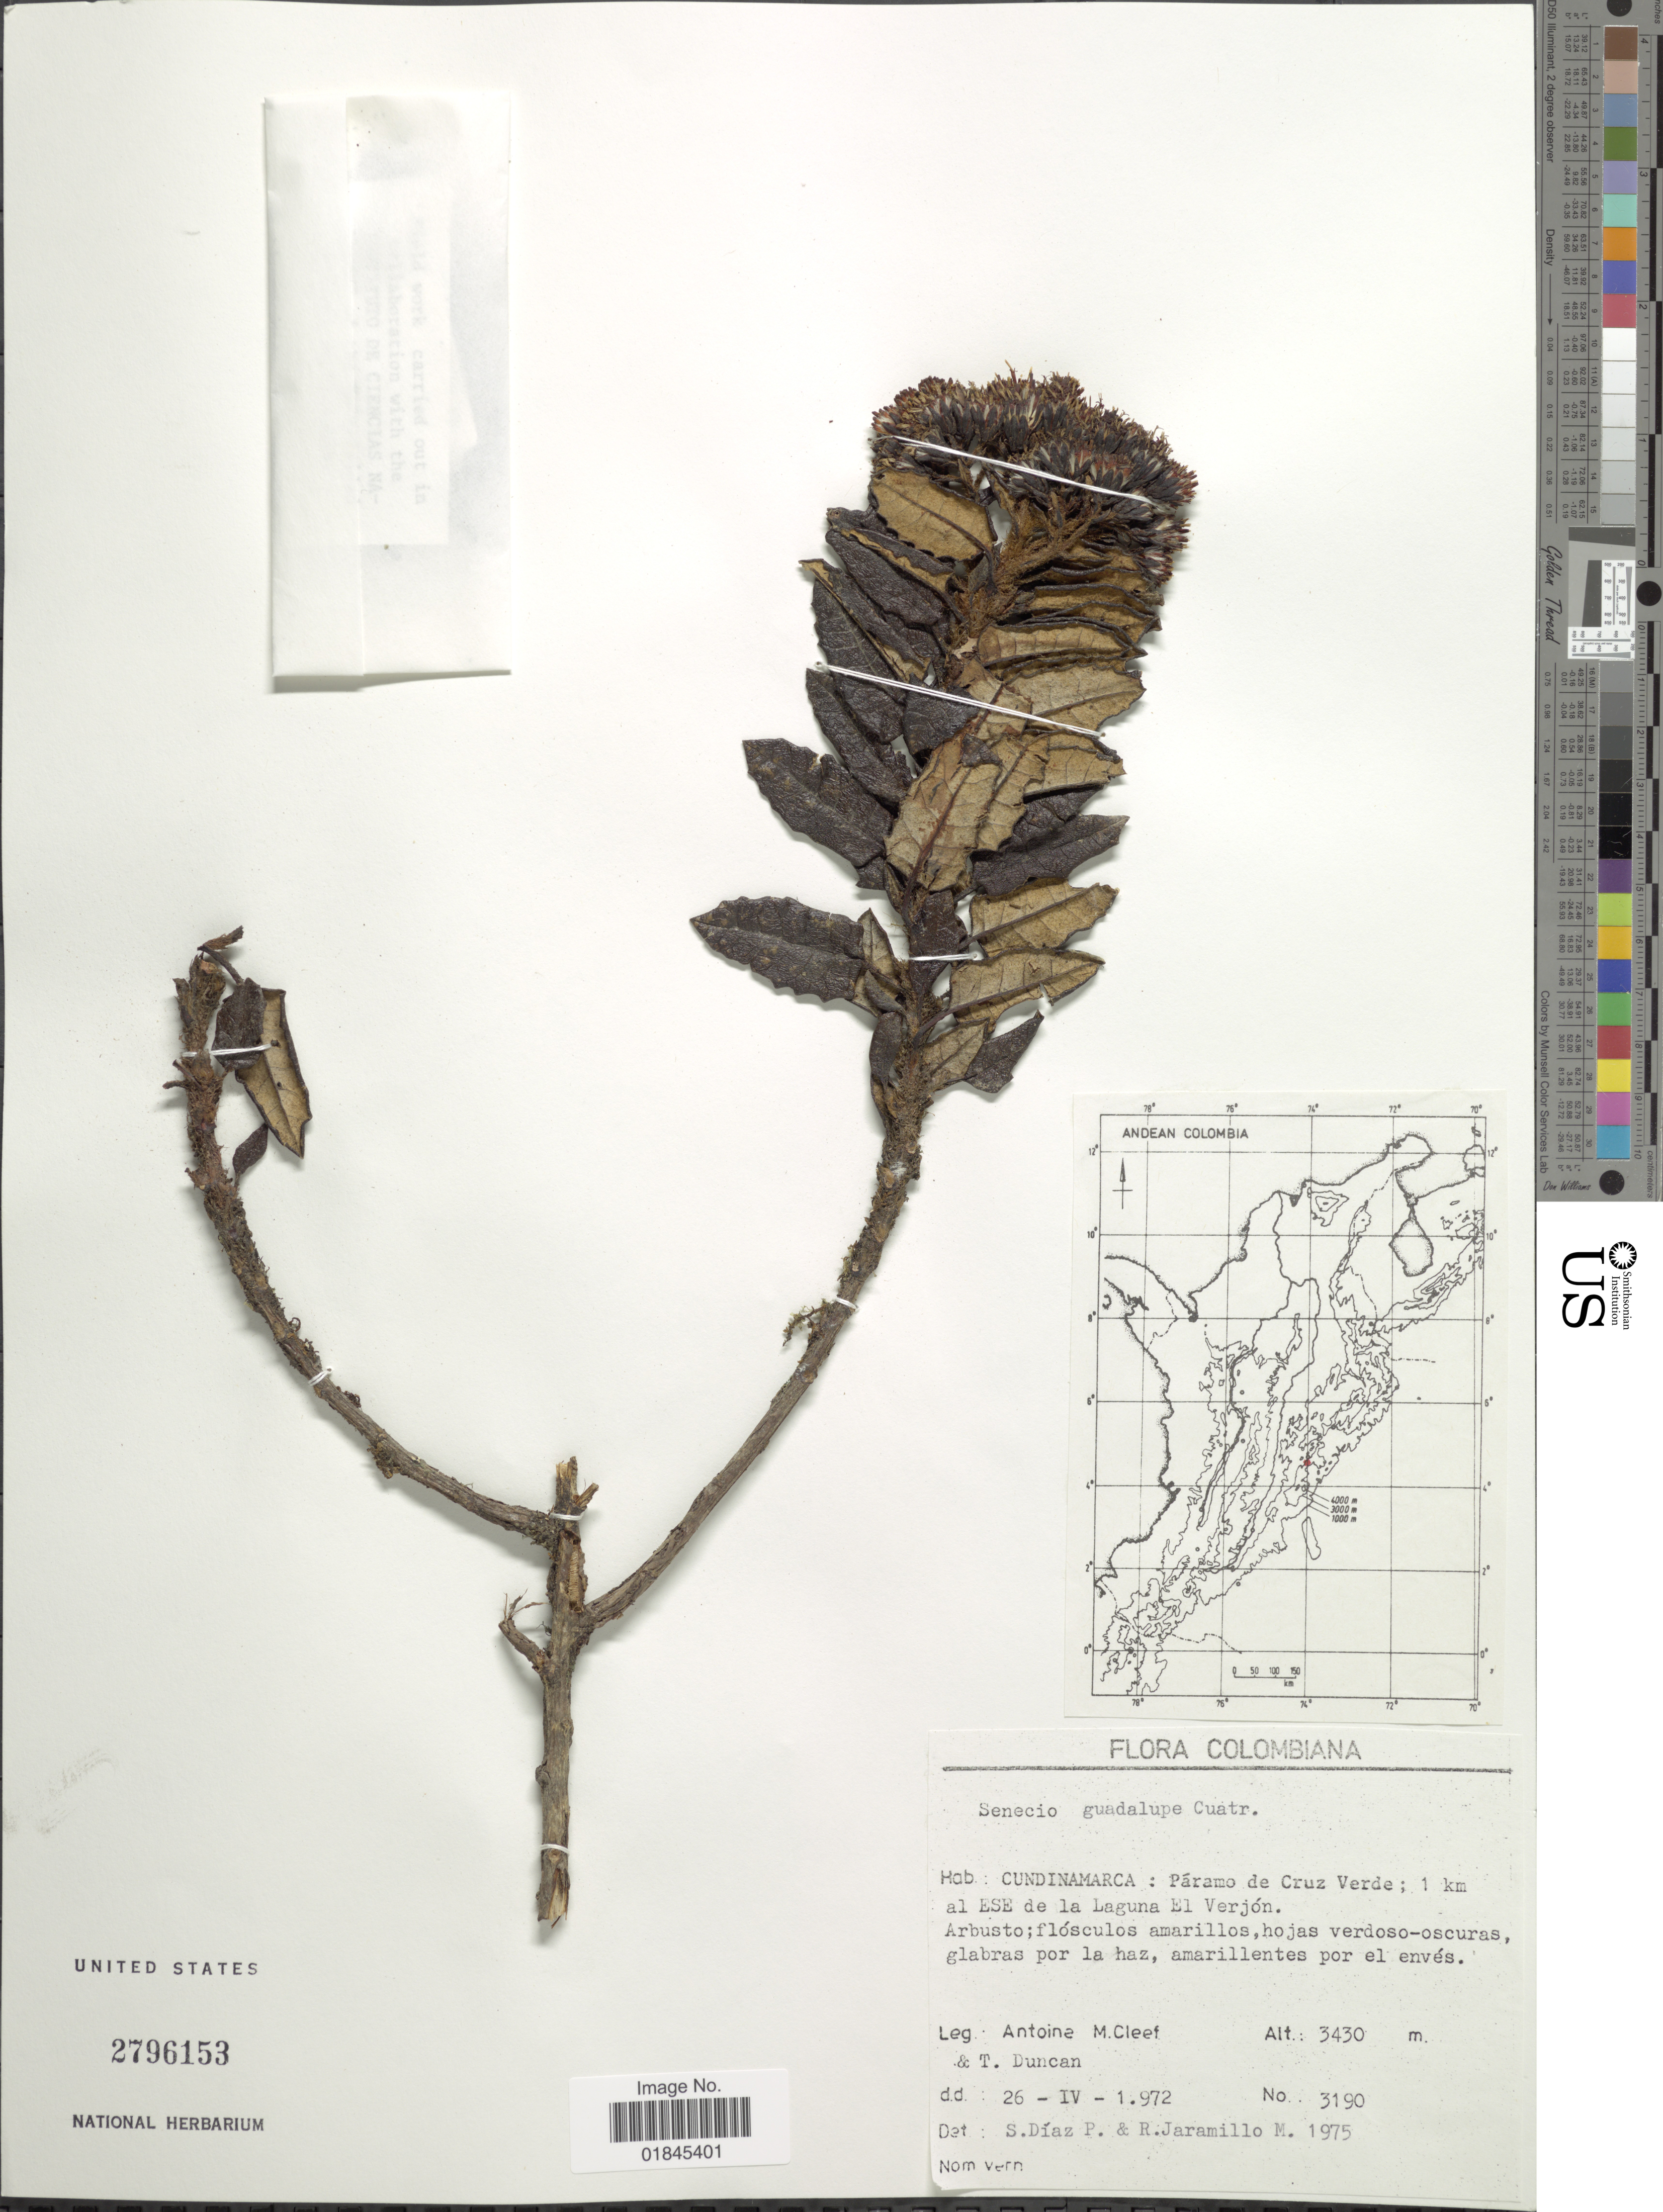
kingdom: Plantae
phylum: Tracheophyta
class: Magnoliopsida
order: Asterales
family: Asteraceae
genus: Pentacalia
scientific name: Pentacalia guadalupe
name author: (Cuatrec.) Cuatrec.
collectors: A. M. Cleef & T. Duncan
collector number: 3190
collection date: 1972-04-26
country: Colombia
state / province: Cundinamarca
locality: Cundinamarca: Páramo de Cruz Verde; 1 km al ESE de la Laguna El Verjón.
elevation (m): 3430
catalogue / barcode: US 2796153